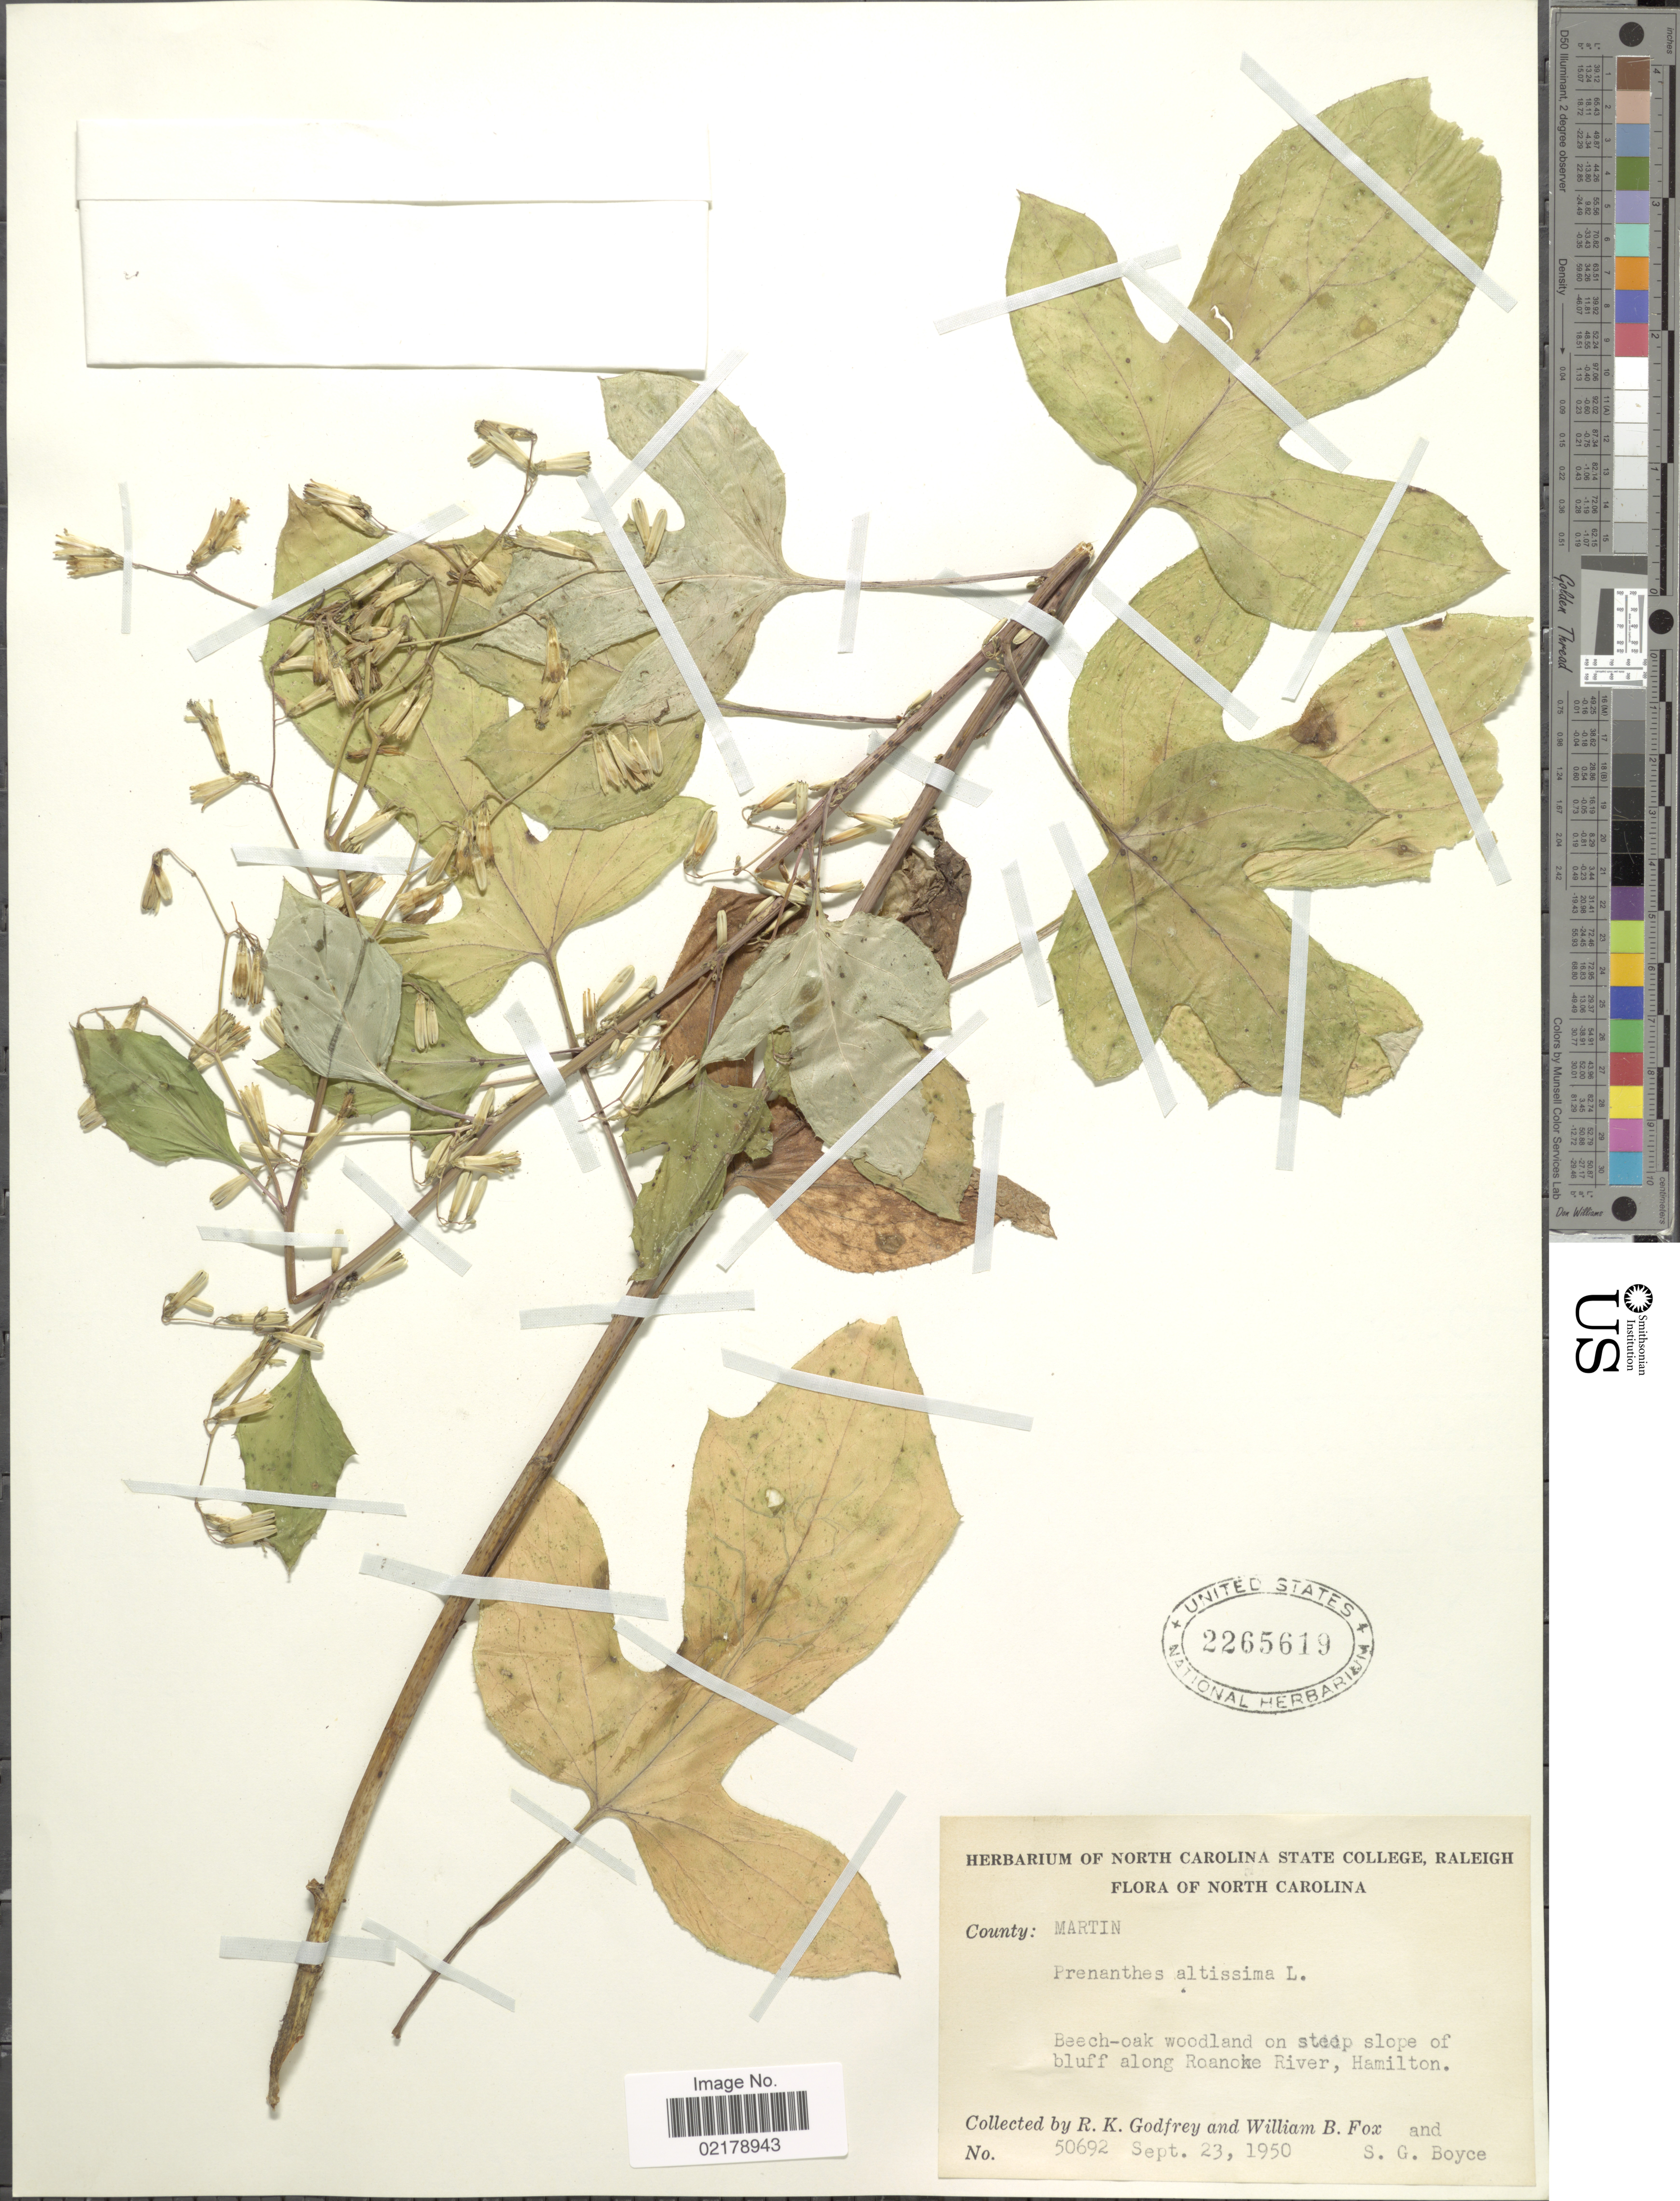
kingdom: Plantae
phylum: Tracheophyta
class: Magnoliopsida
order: Asterales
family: Asteraceae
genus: Nabalus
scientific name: Nabalus altissimus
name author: (L.) Hook.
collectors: R. K. Godfrey, W. B. Fox & S. Boyce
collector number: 50692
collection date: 1950-09-23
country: United States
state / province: North Carolina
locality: Beech-oak woodland on steep slope of bluff along Roanoke River, Hamilton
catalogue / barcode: US 2265619